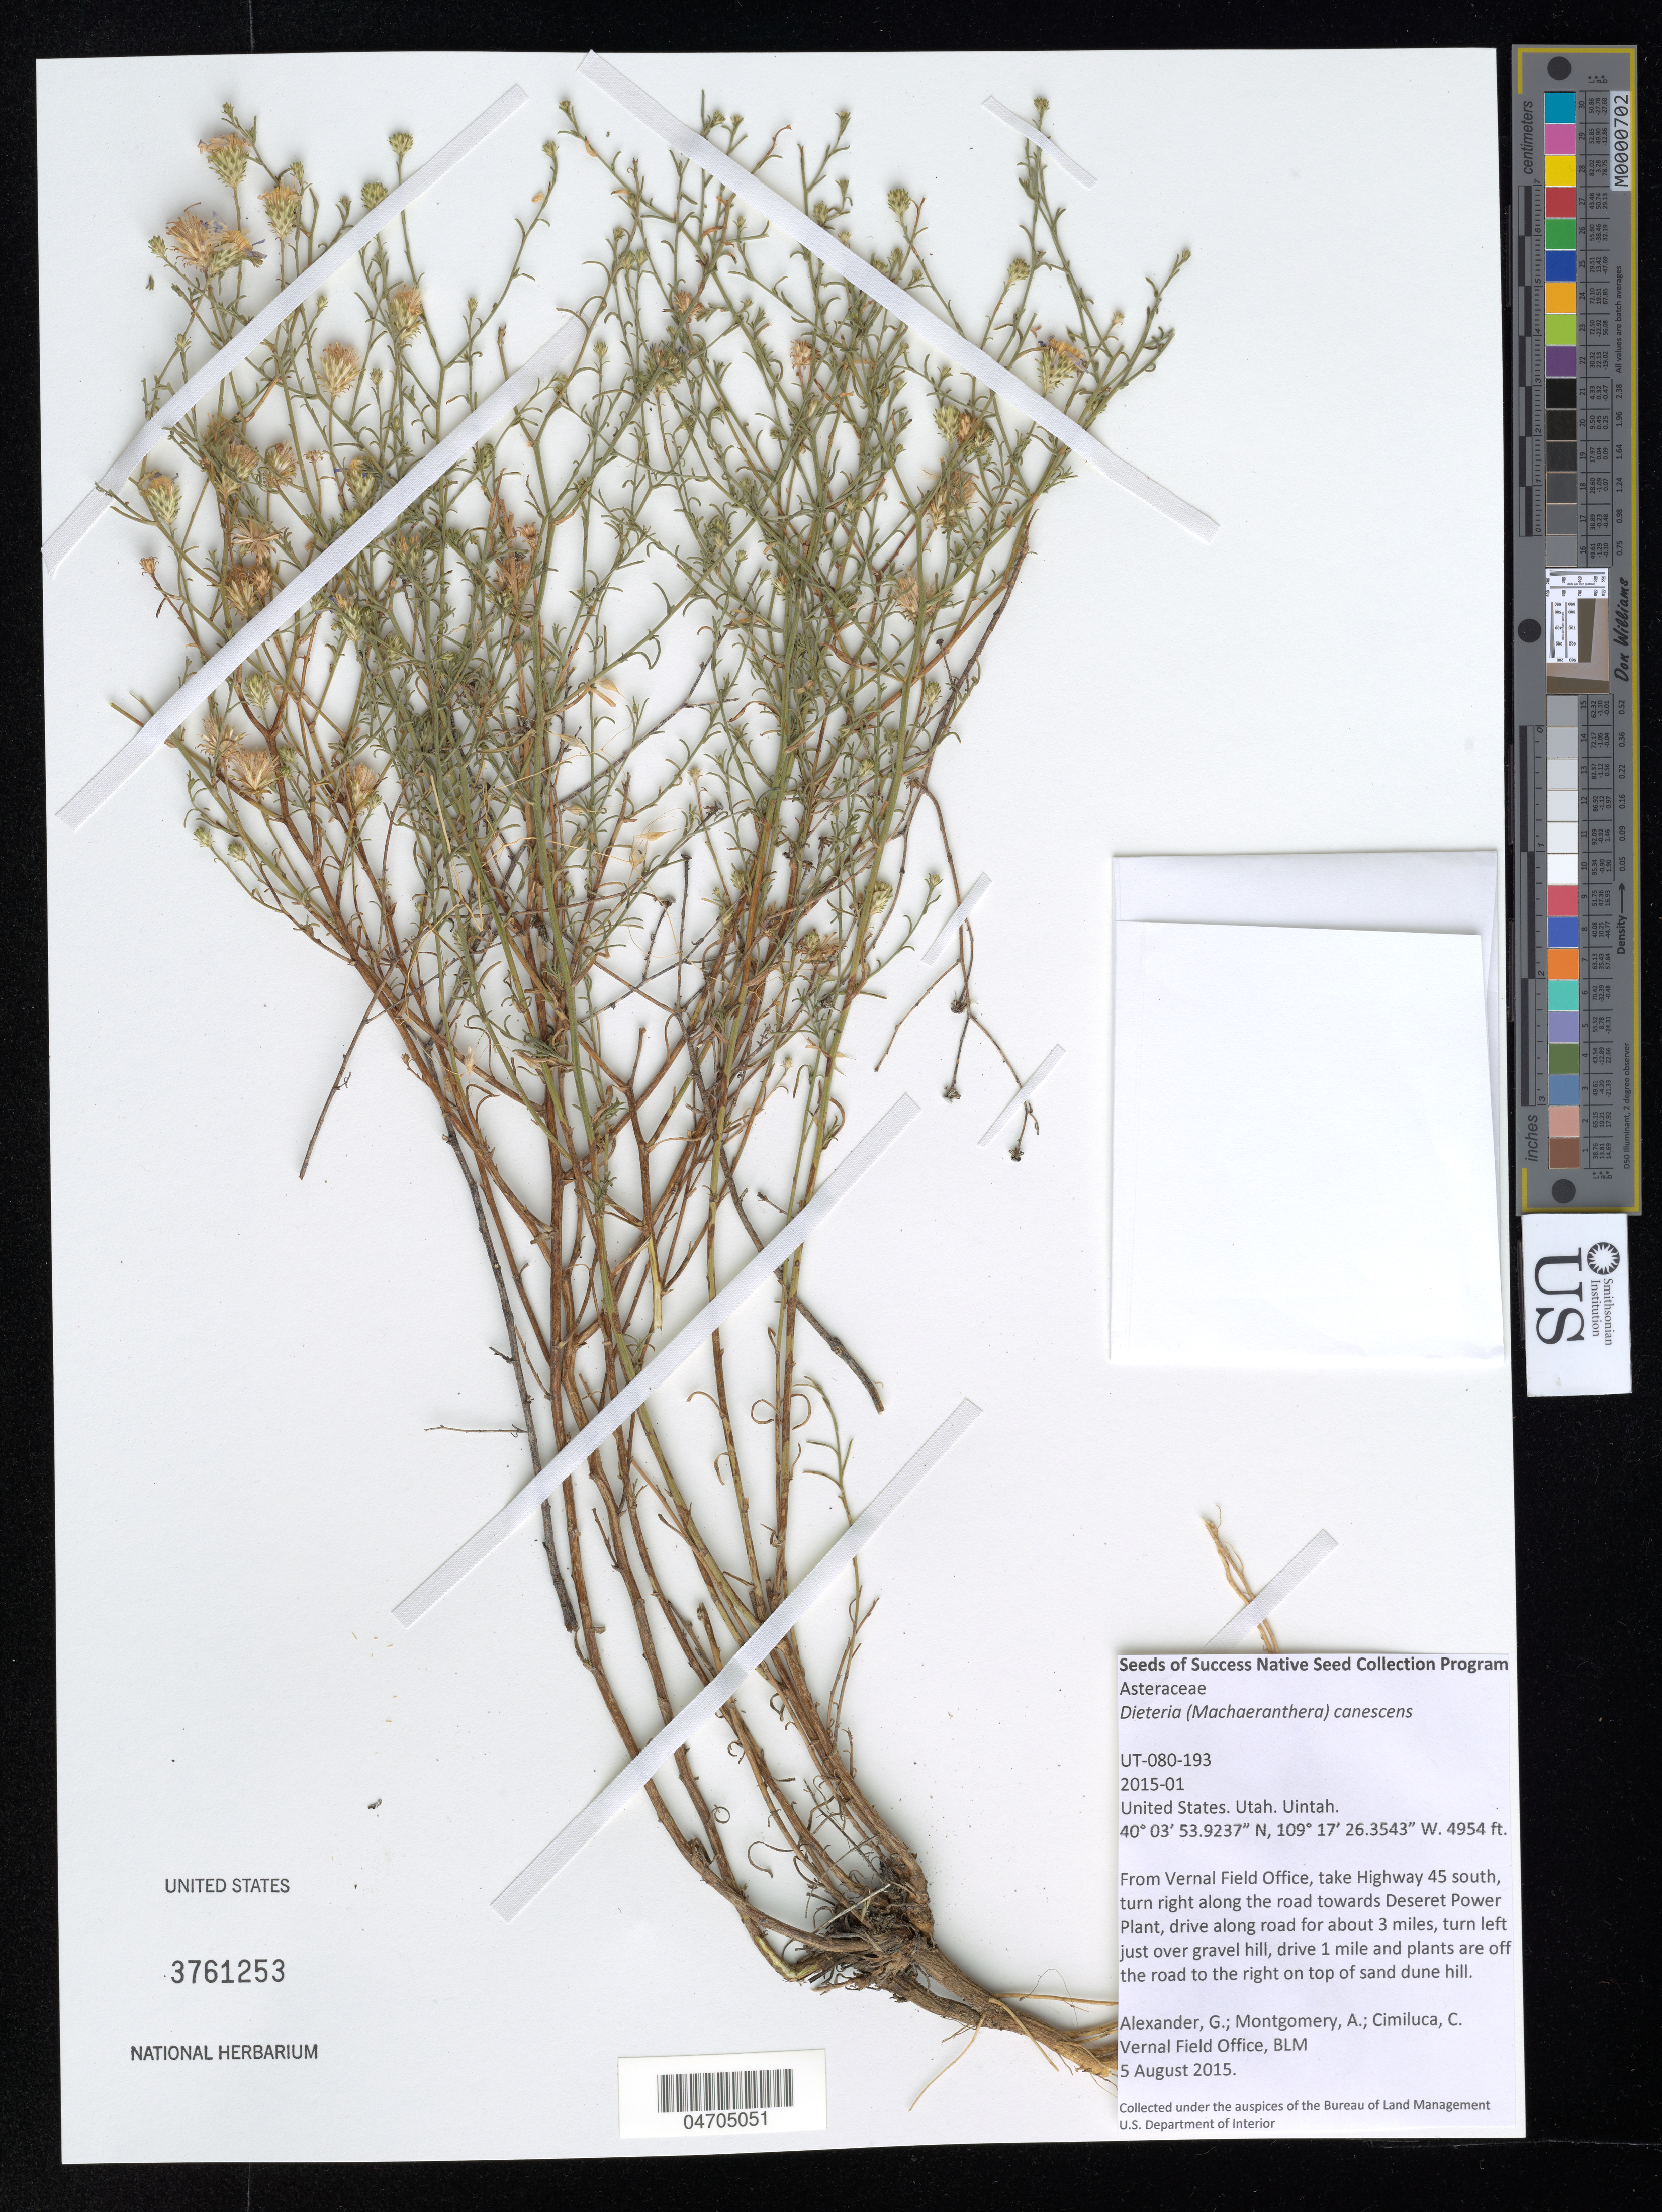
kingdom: Plantae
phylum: Tracheophyta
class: Magnoliopsida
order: Asterales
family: Asteraceae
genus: Dieteria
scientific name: Dieteria canescens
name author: (Pursh) Nutt.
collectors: G. Alexander, A. Montgomery & C. Cimiluca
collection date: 2015-08-05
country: United States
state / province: Utah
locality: Uintah. From Vernal Field Office, take Highway 45 south, turn right along the road towards Deseret Power Plant, drive along road for about 3 miles, turn left just over gravel hill, drive 1 mile and plants are off the road to the right on top of sand dune hill.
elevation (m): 1510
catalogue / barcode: US 3761253